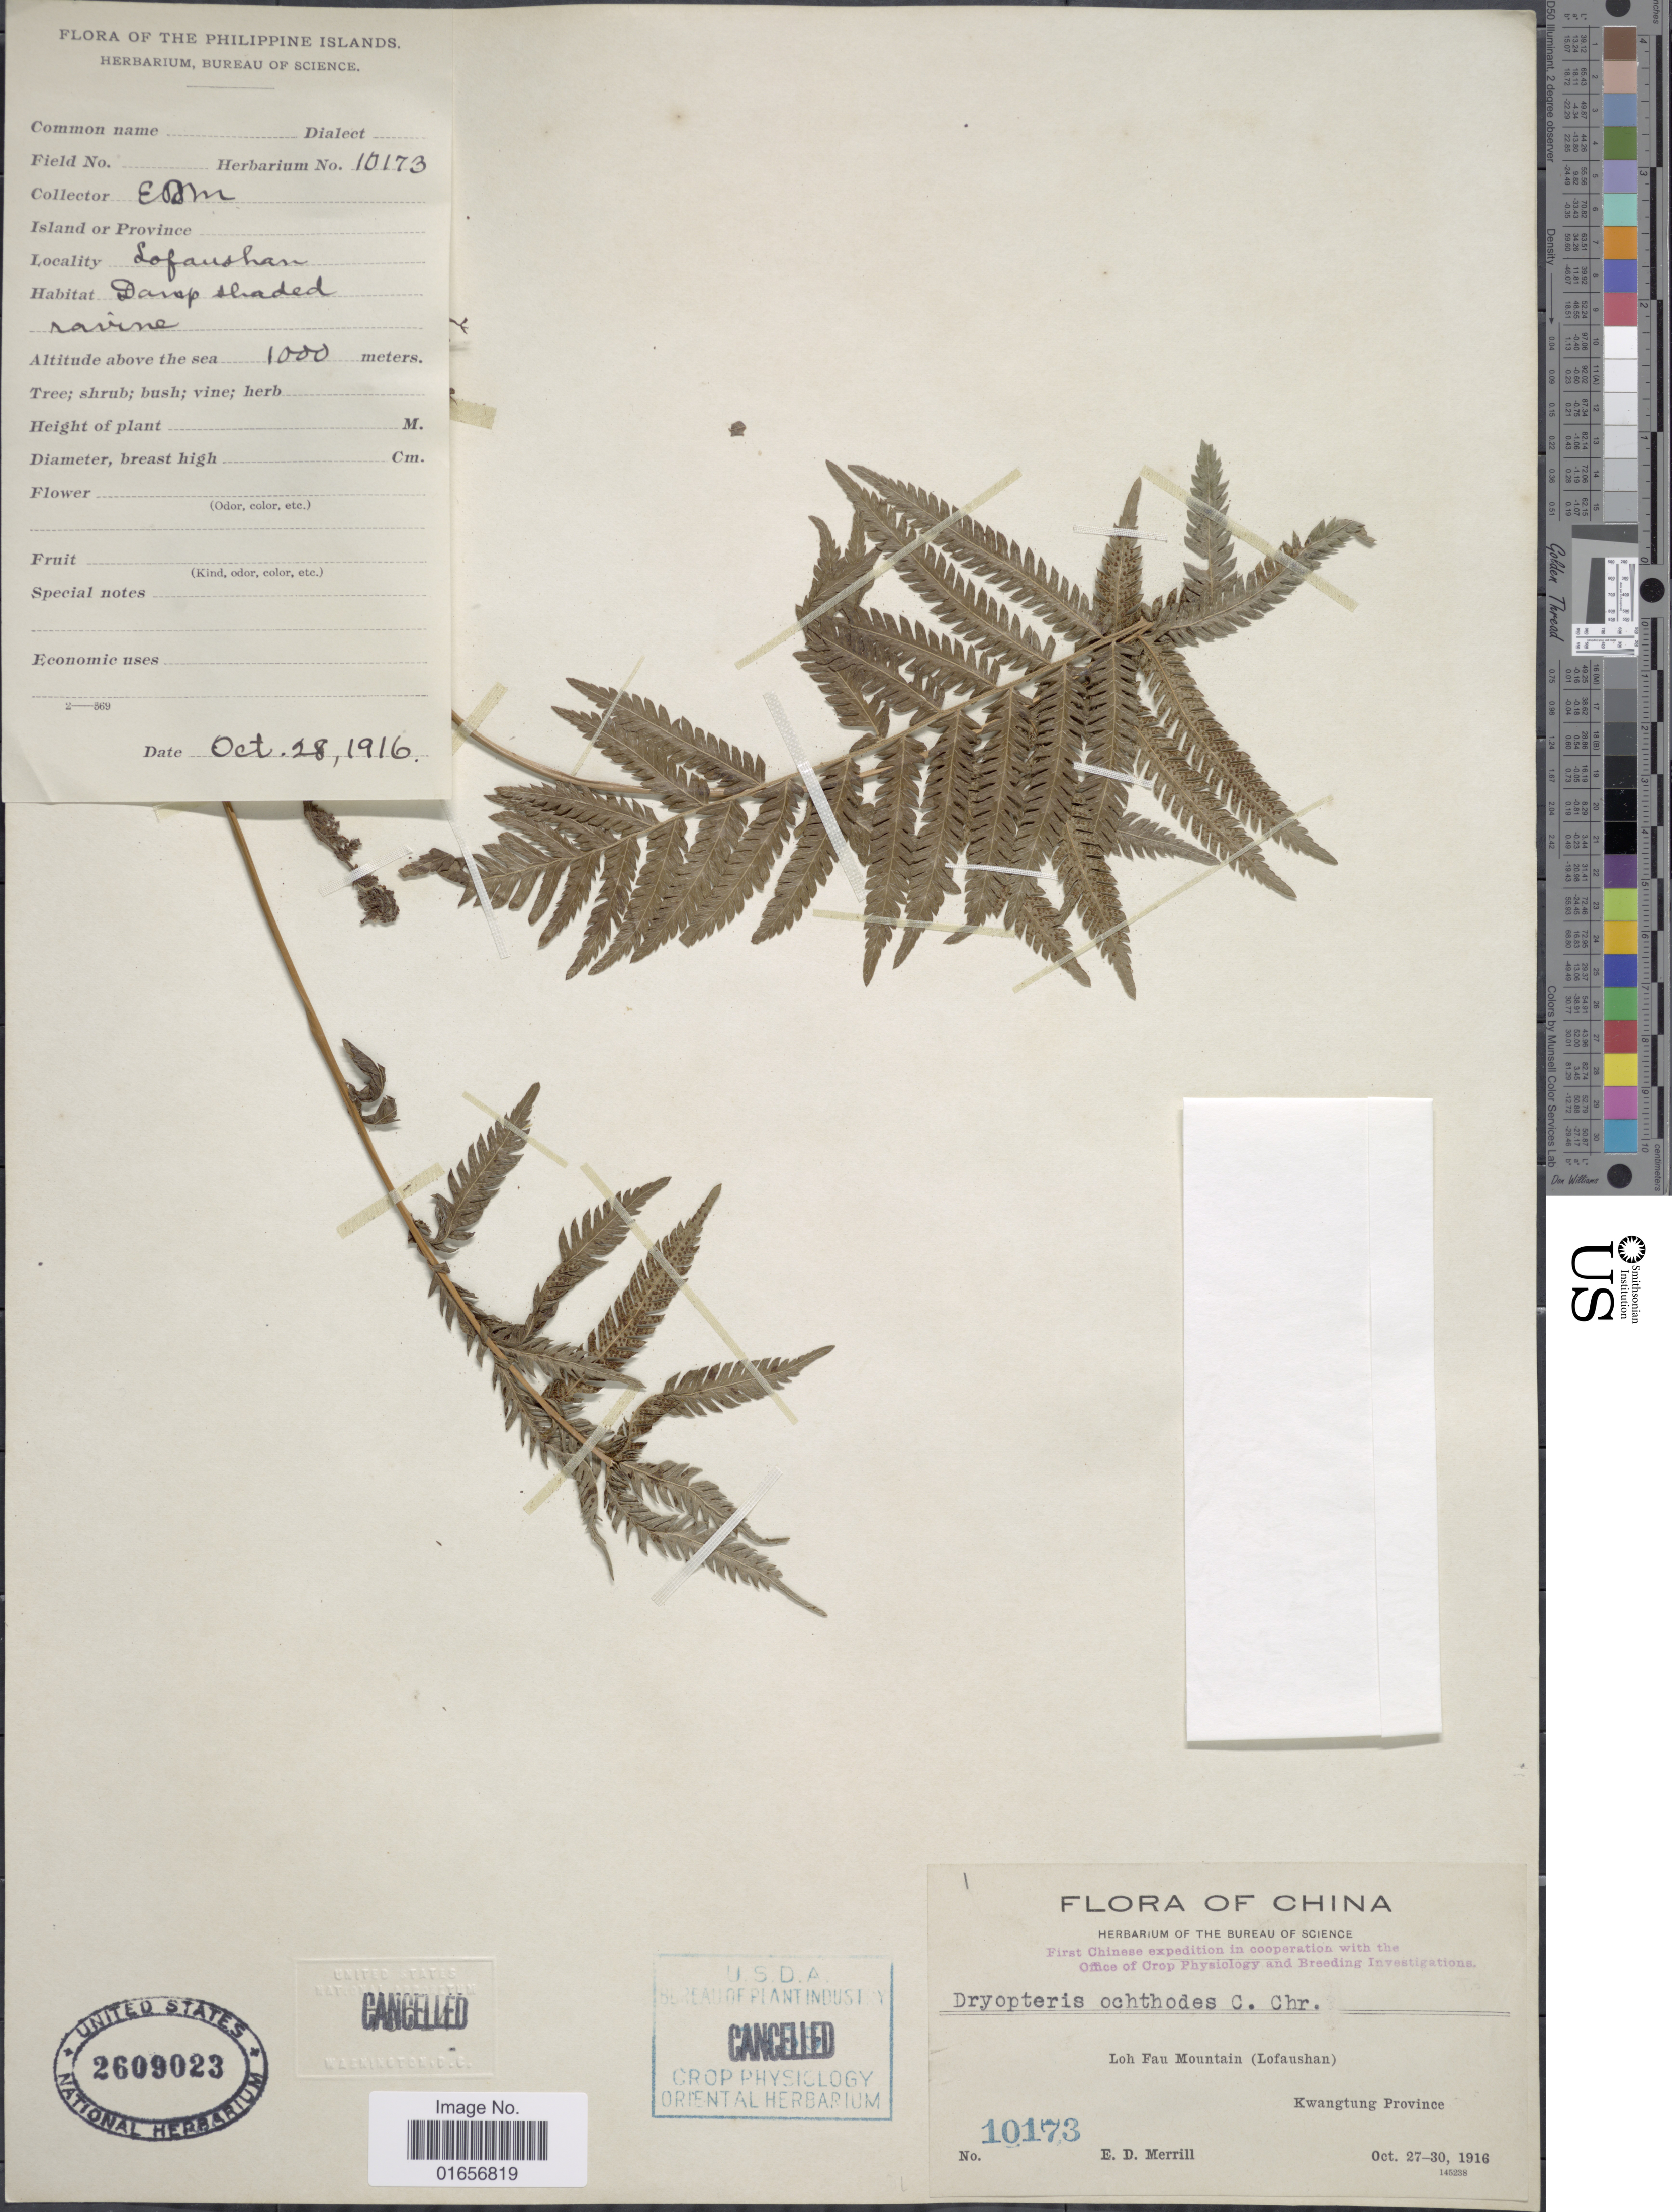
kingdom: Plantae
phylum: Tracheophyta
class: Polypodiopsida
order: Polypodiales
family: Thelypteridaceae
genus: Pseudocyclosorus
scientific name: Pseudocyclosorus ochthodes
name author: (Kunze) Holttum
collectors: E. D. Merrill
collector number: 10173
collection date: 1916-10-27/1916-10-30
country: China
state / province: Guangdong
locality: Loh fau Mountain (Lofaushan), Kwantung Province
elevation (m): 1000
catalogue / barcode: US 2609023